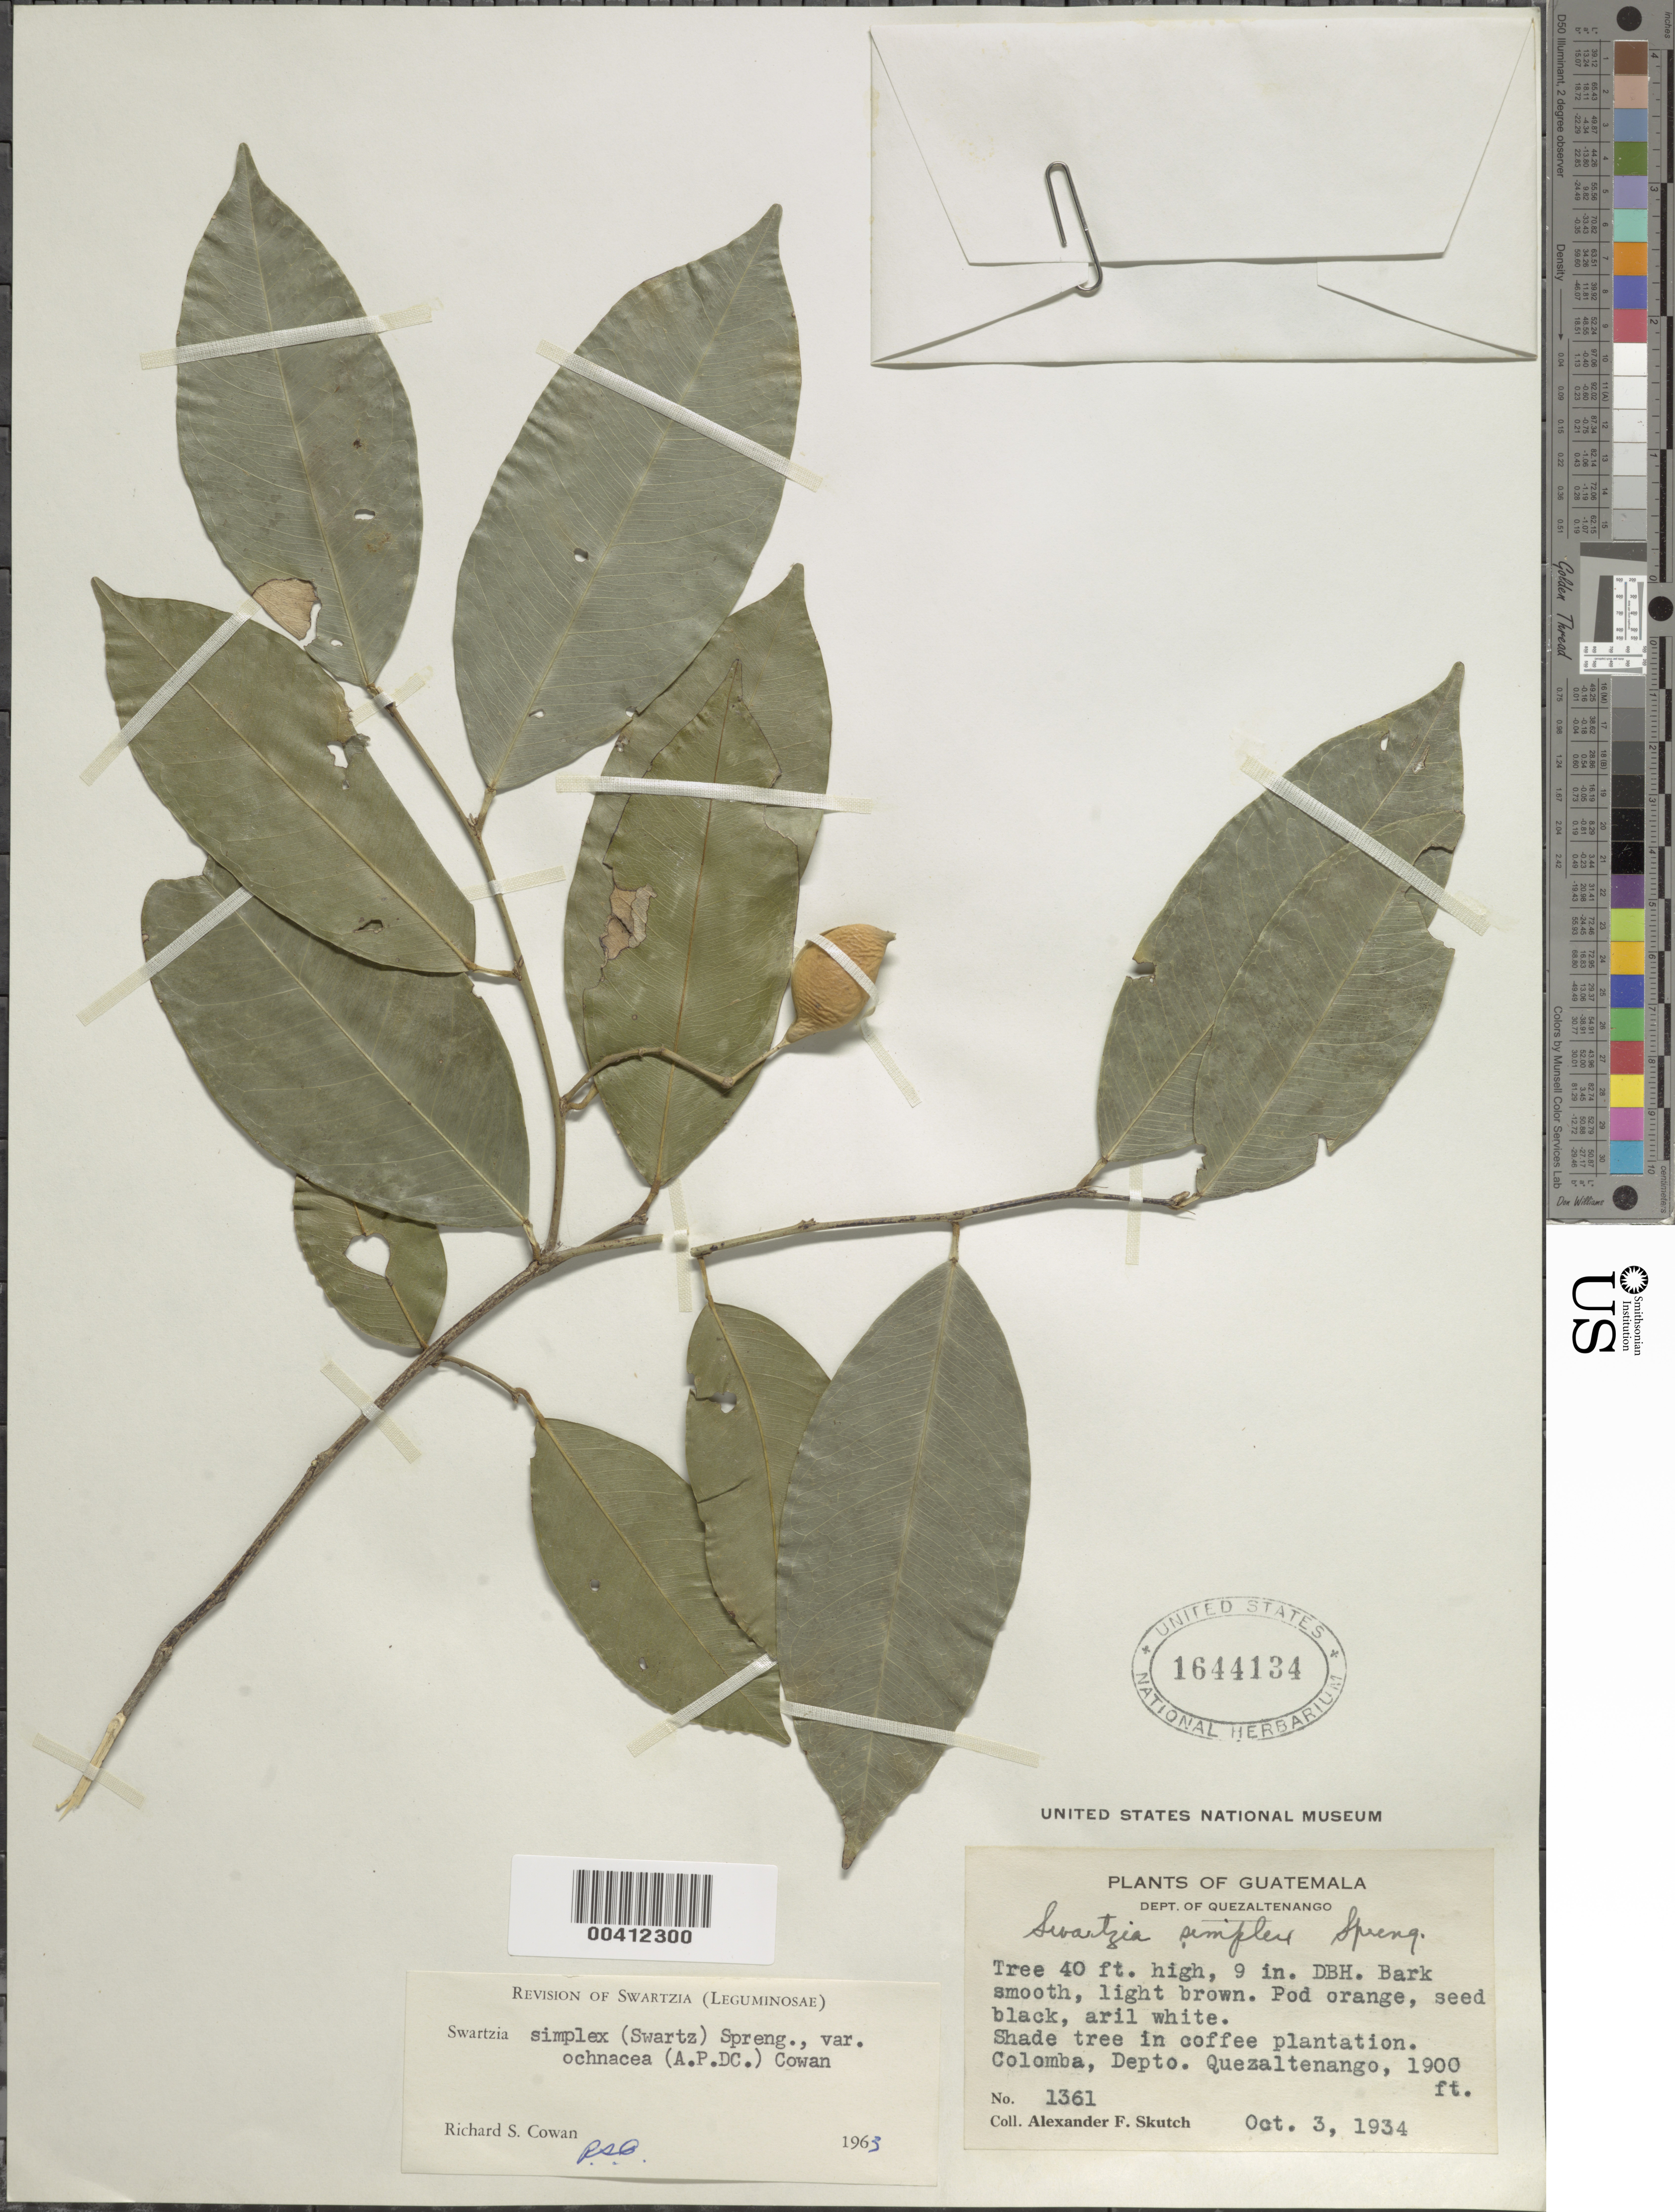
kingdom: Plantae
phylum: Tracheophyta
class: Magnoliopsida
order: Fabales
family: Fabaceae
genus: Swartzia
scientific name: Swartzia simplex var. ochnacea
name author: (DC.) R.S. Cowan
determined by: Cowan, R. S.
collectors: A. F. Skutch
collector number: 1361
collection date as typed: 03 Oct 1934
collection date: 1934-10-03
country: Guatemala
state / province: Quetzaltenango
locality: Colomba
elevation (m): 579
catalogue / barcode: US 1644134